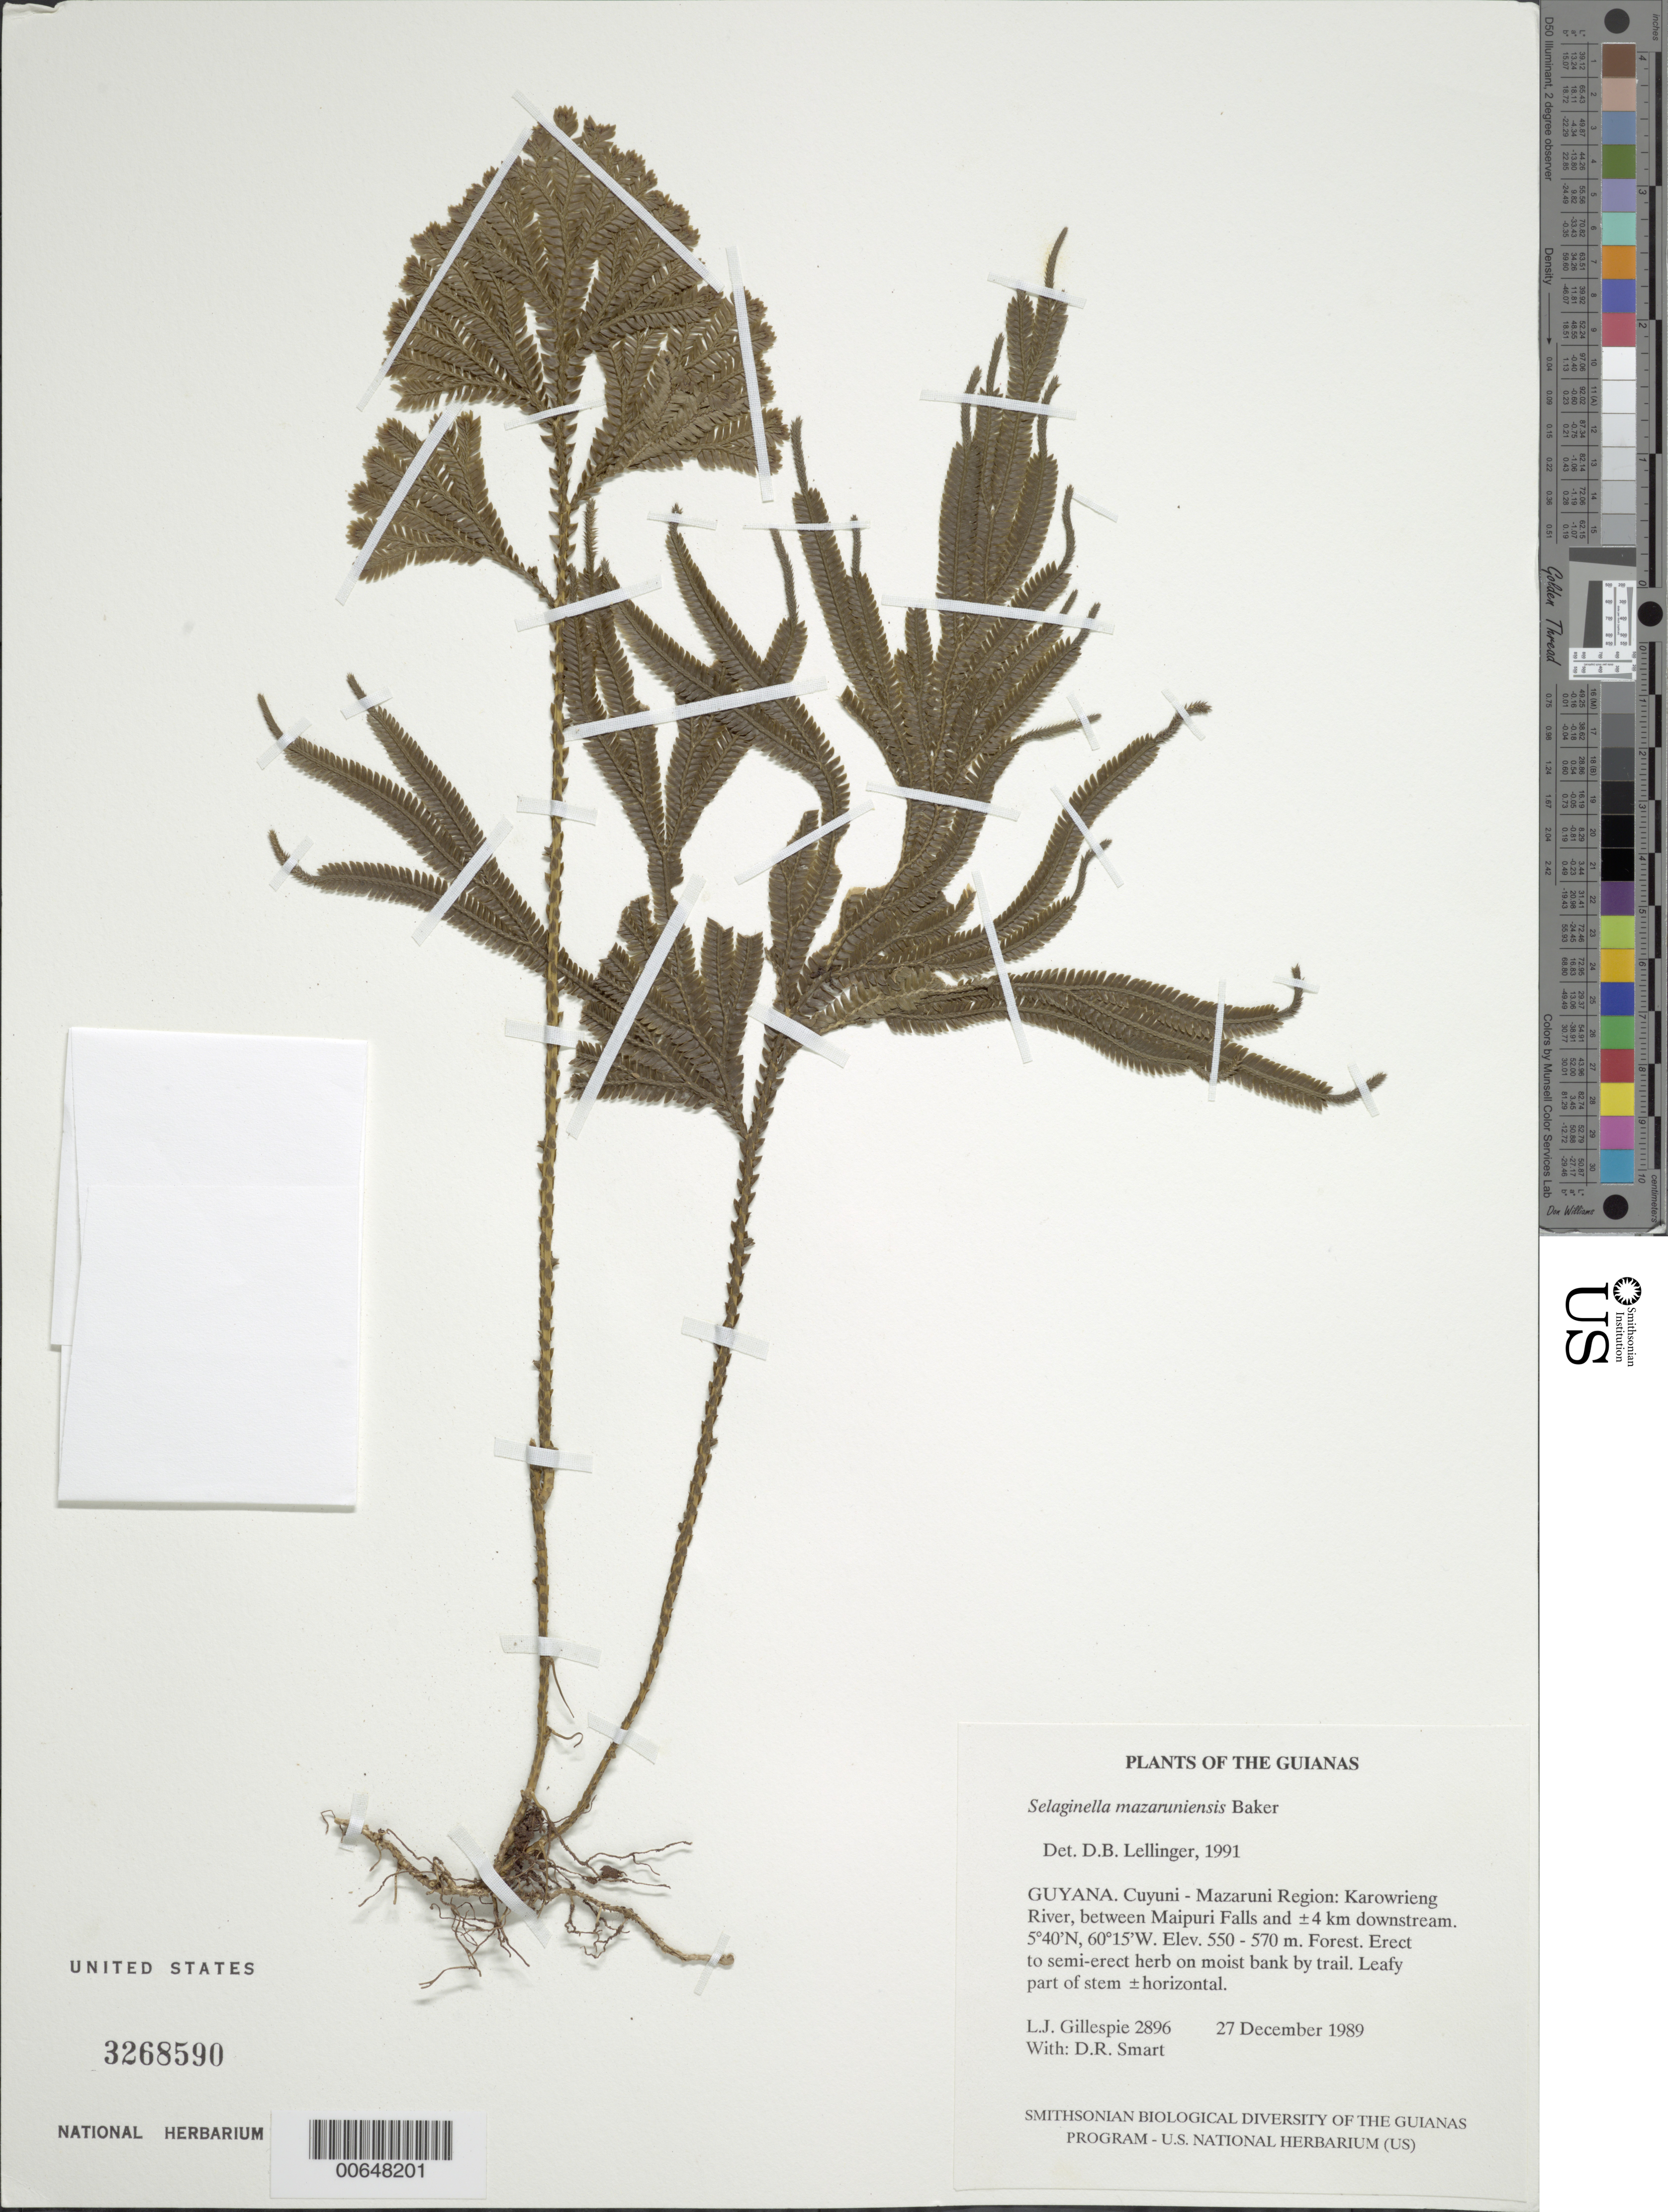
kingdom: Plantae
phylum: Tracheophyta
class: Lycopodiopsida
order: Selaginellales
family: Selaginellaceae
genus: Selaginella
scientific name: Selaginella mazaruniensis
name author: Jenman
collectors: L. J. Gillespie & D. R. Smart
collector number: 2896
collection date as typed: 27 December 1989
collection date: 1989-12-27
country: Guyana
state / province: Cuyuni-Mazaruni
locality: Karowrieng River, between Maipuri Falls and ±4 km downstream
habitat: Forest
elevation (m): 550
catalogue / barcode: US 3268590